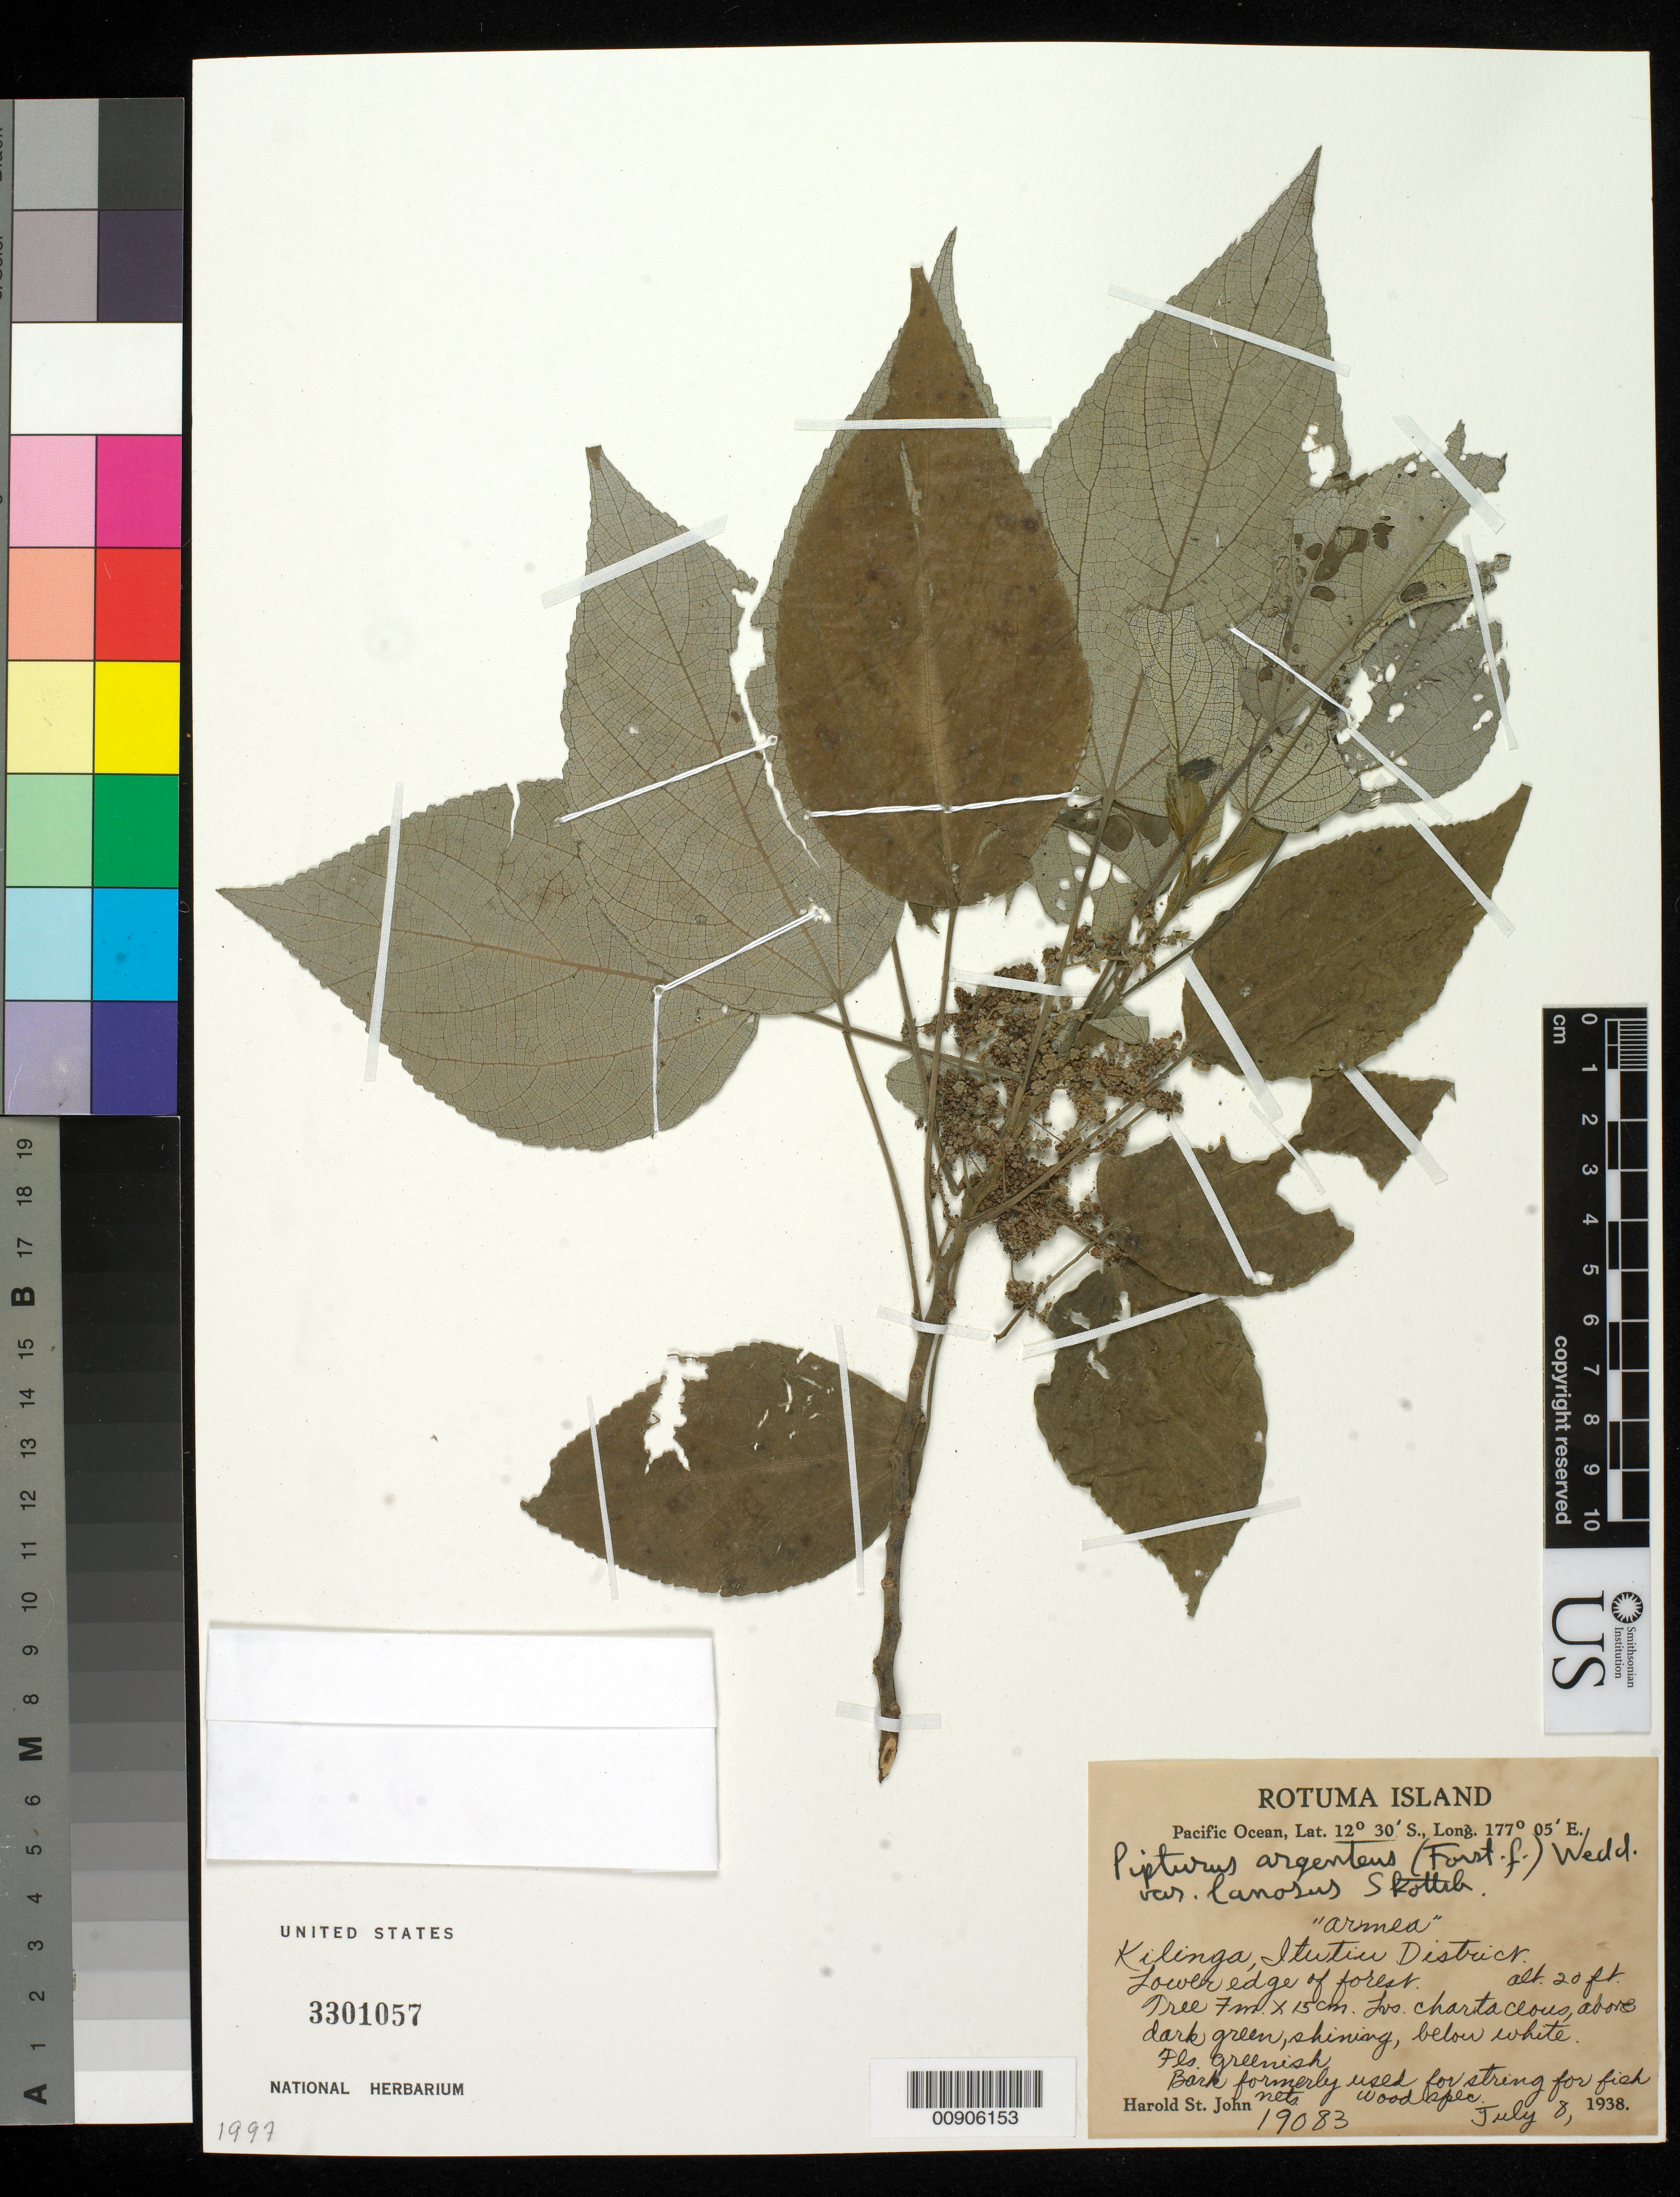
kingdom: Plantae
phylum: Tracheophyta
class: Magnoliopsida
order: Rosales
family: Urticaceae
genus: Pipturus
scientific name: Pipturus argenteus var. lanosus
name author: Schott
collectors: H. St. John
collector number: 19083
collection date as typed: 08 Jul 1938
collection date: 1938-07-08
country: Fiji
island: Rotuma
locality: Kilinga, Itutiu District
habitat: Lower edge of forest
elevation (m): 6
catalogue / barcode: US 3301057